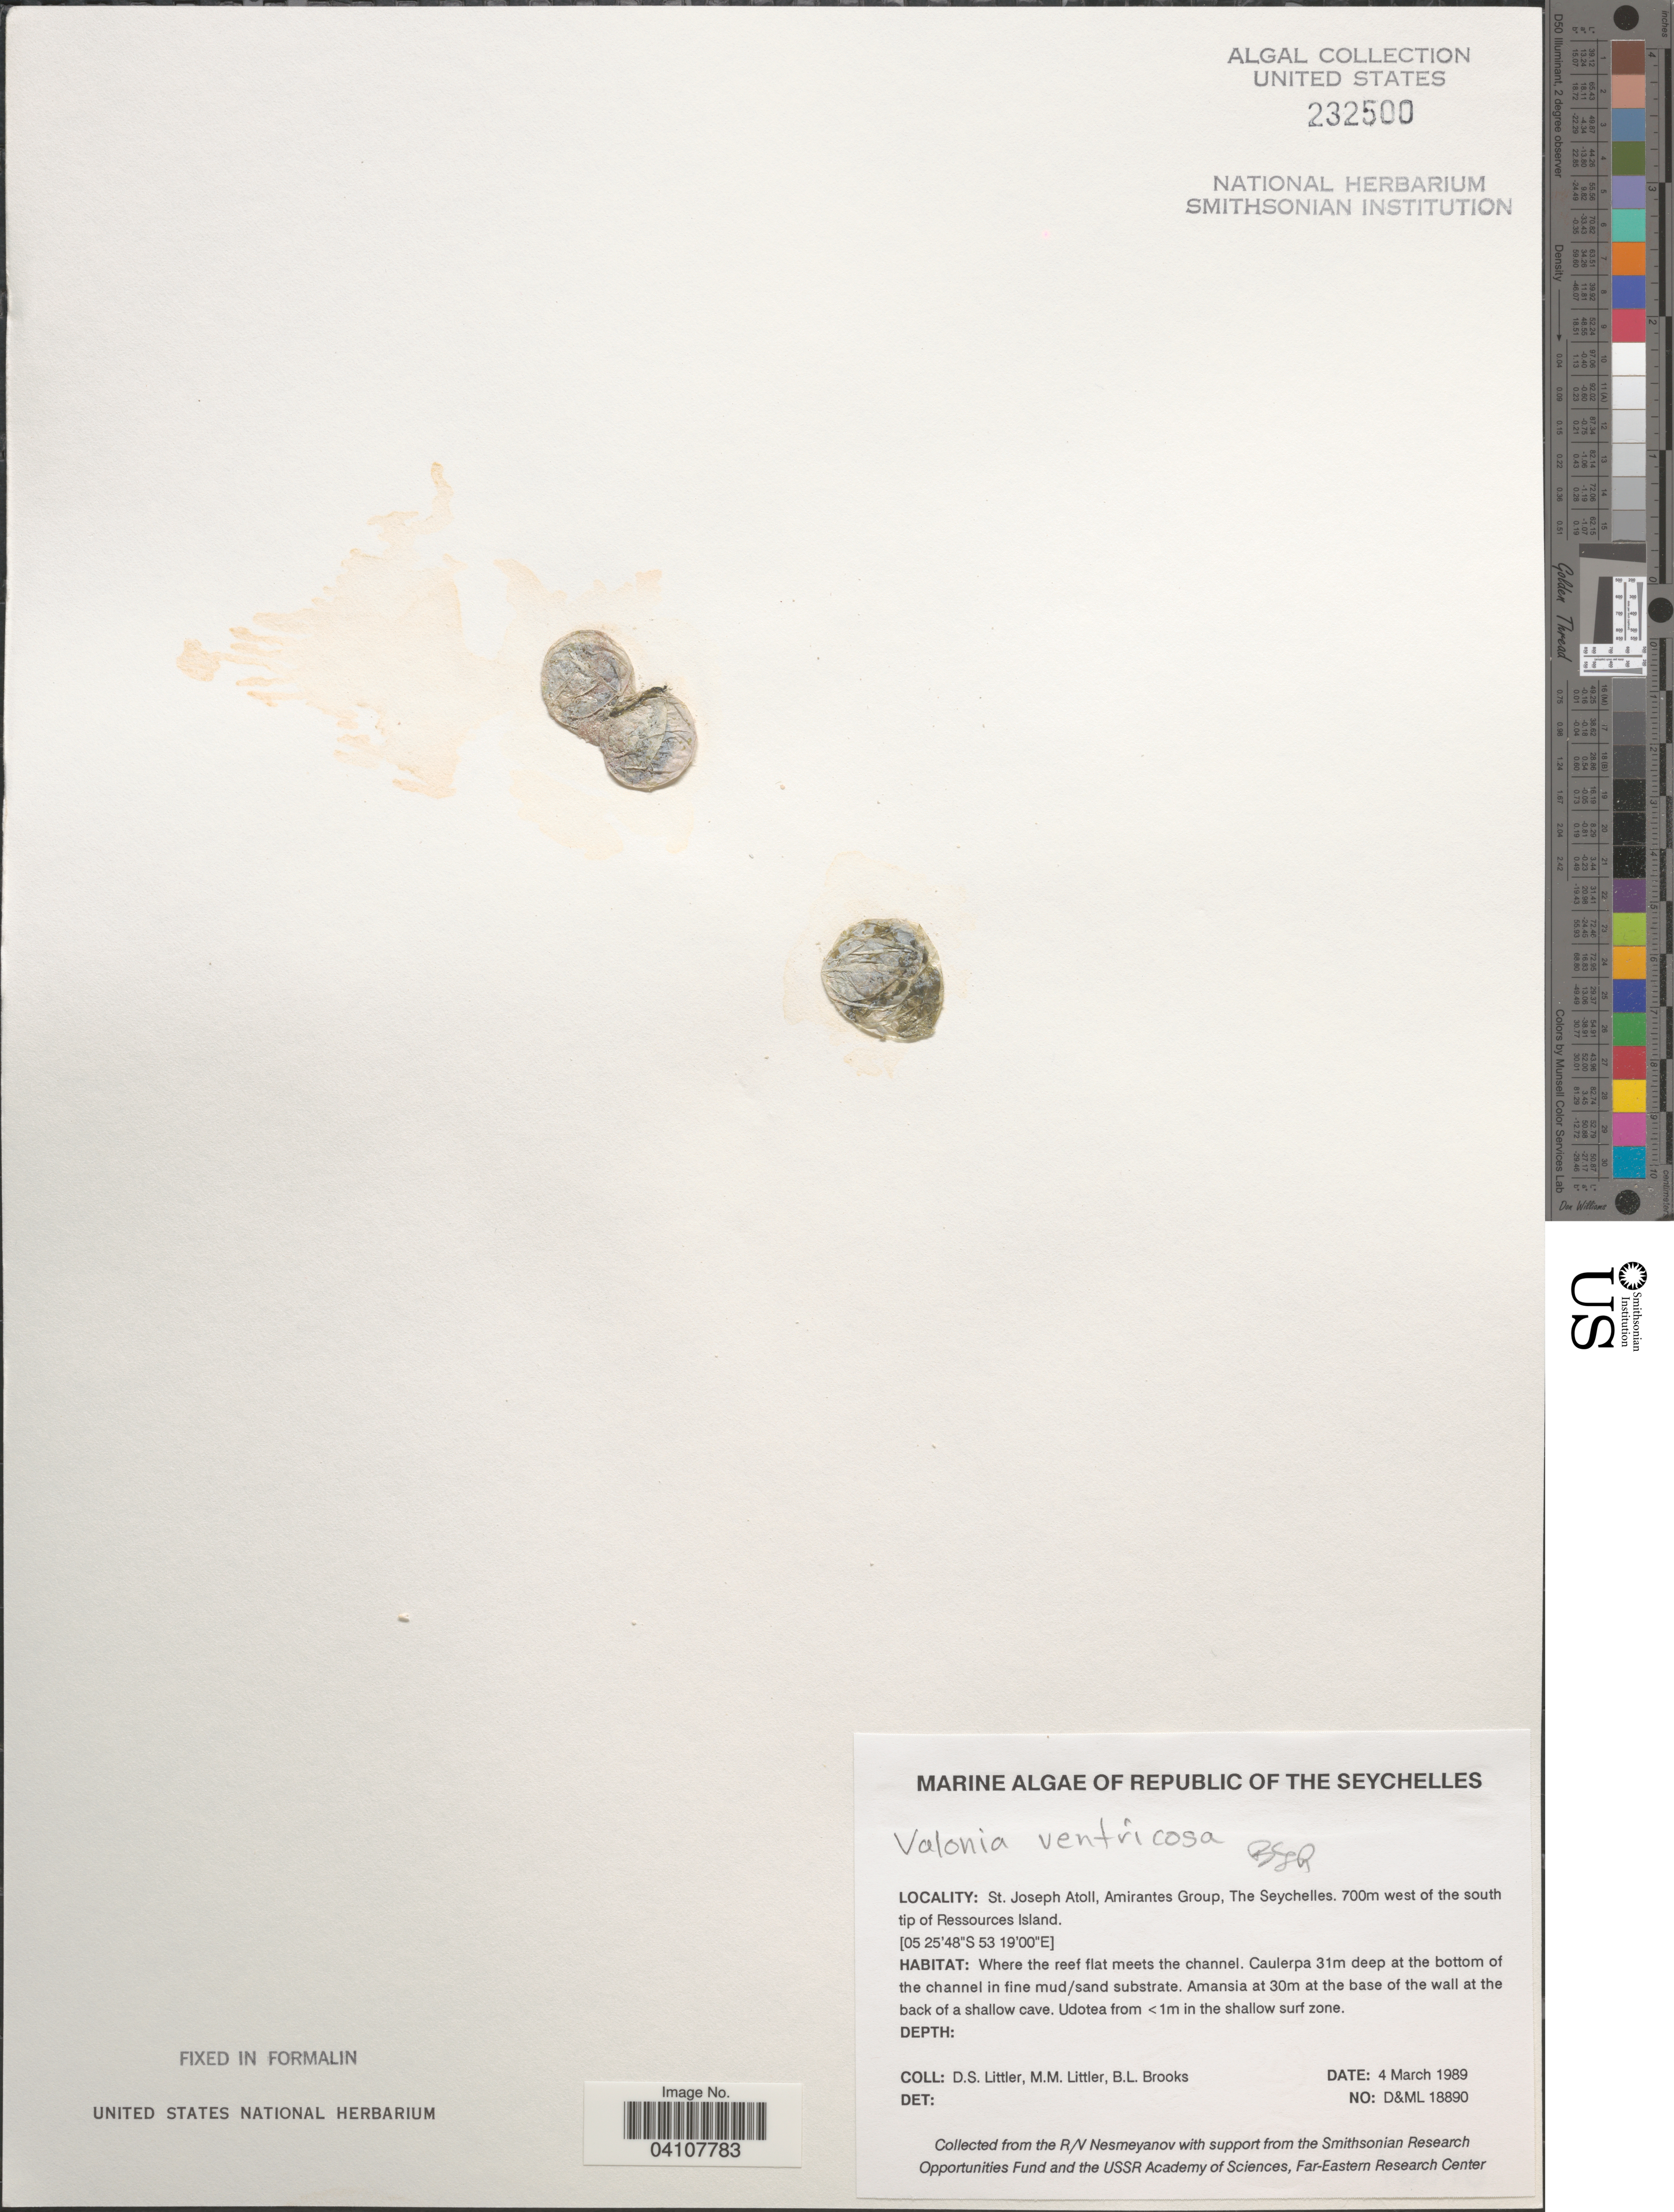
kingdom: Plantae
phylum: Chlorophyta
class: Ulvophyceae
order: Siphonocladales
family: Valoniaceae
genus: Valonia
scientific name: Valonia ventricosa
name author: J. Agardh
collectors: D. S. Littler & B. Brooks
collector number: D&ML18890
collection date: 1989-03-04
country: Seychelles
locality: Republic of the Seychelles. St. Joseph Atoll, Amirantes Group. 700m west of the south tip of Ressources Island.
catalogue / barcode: US 232500